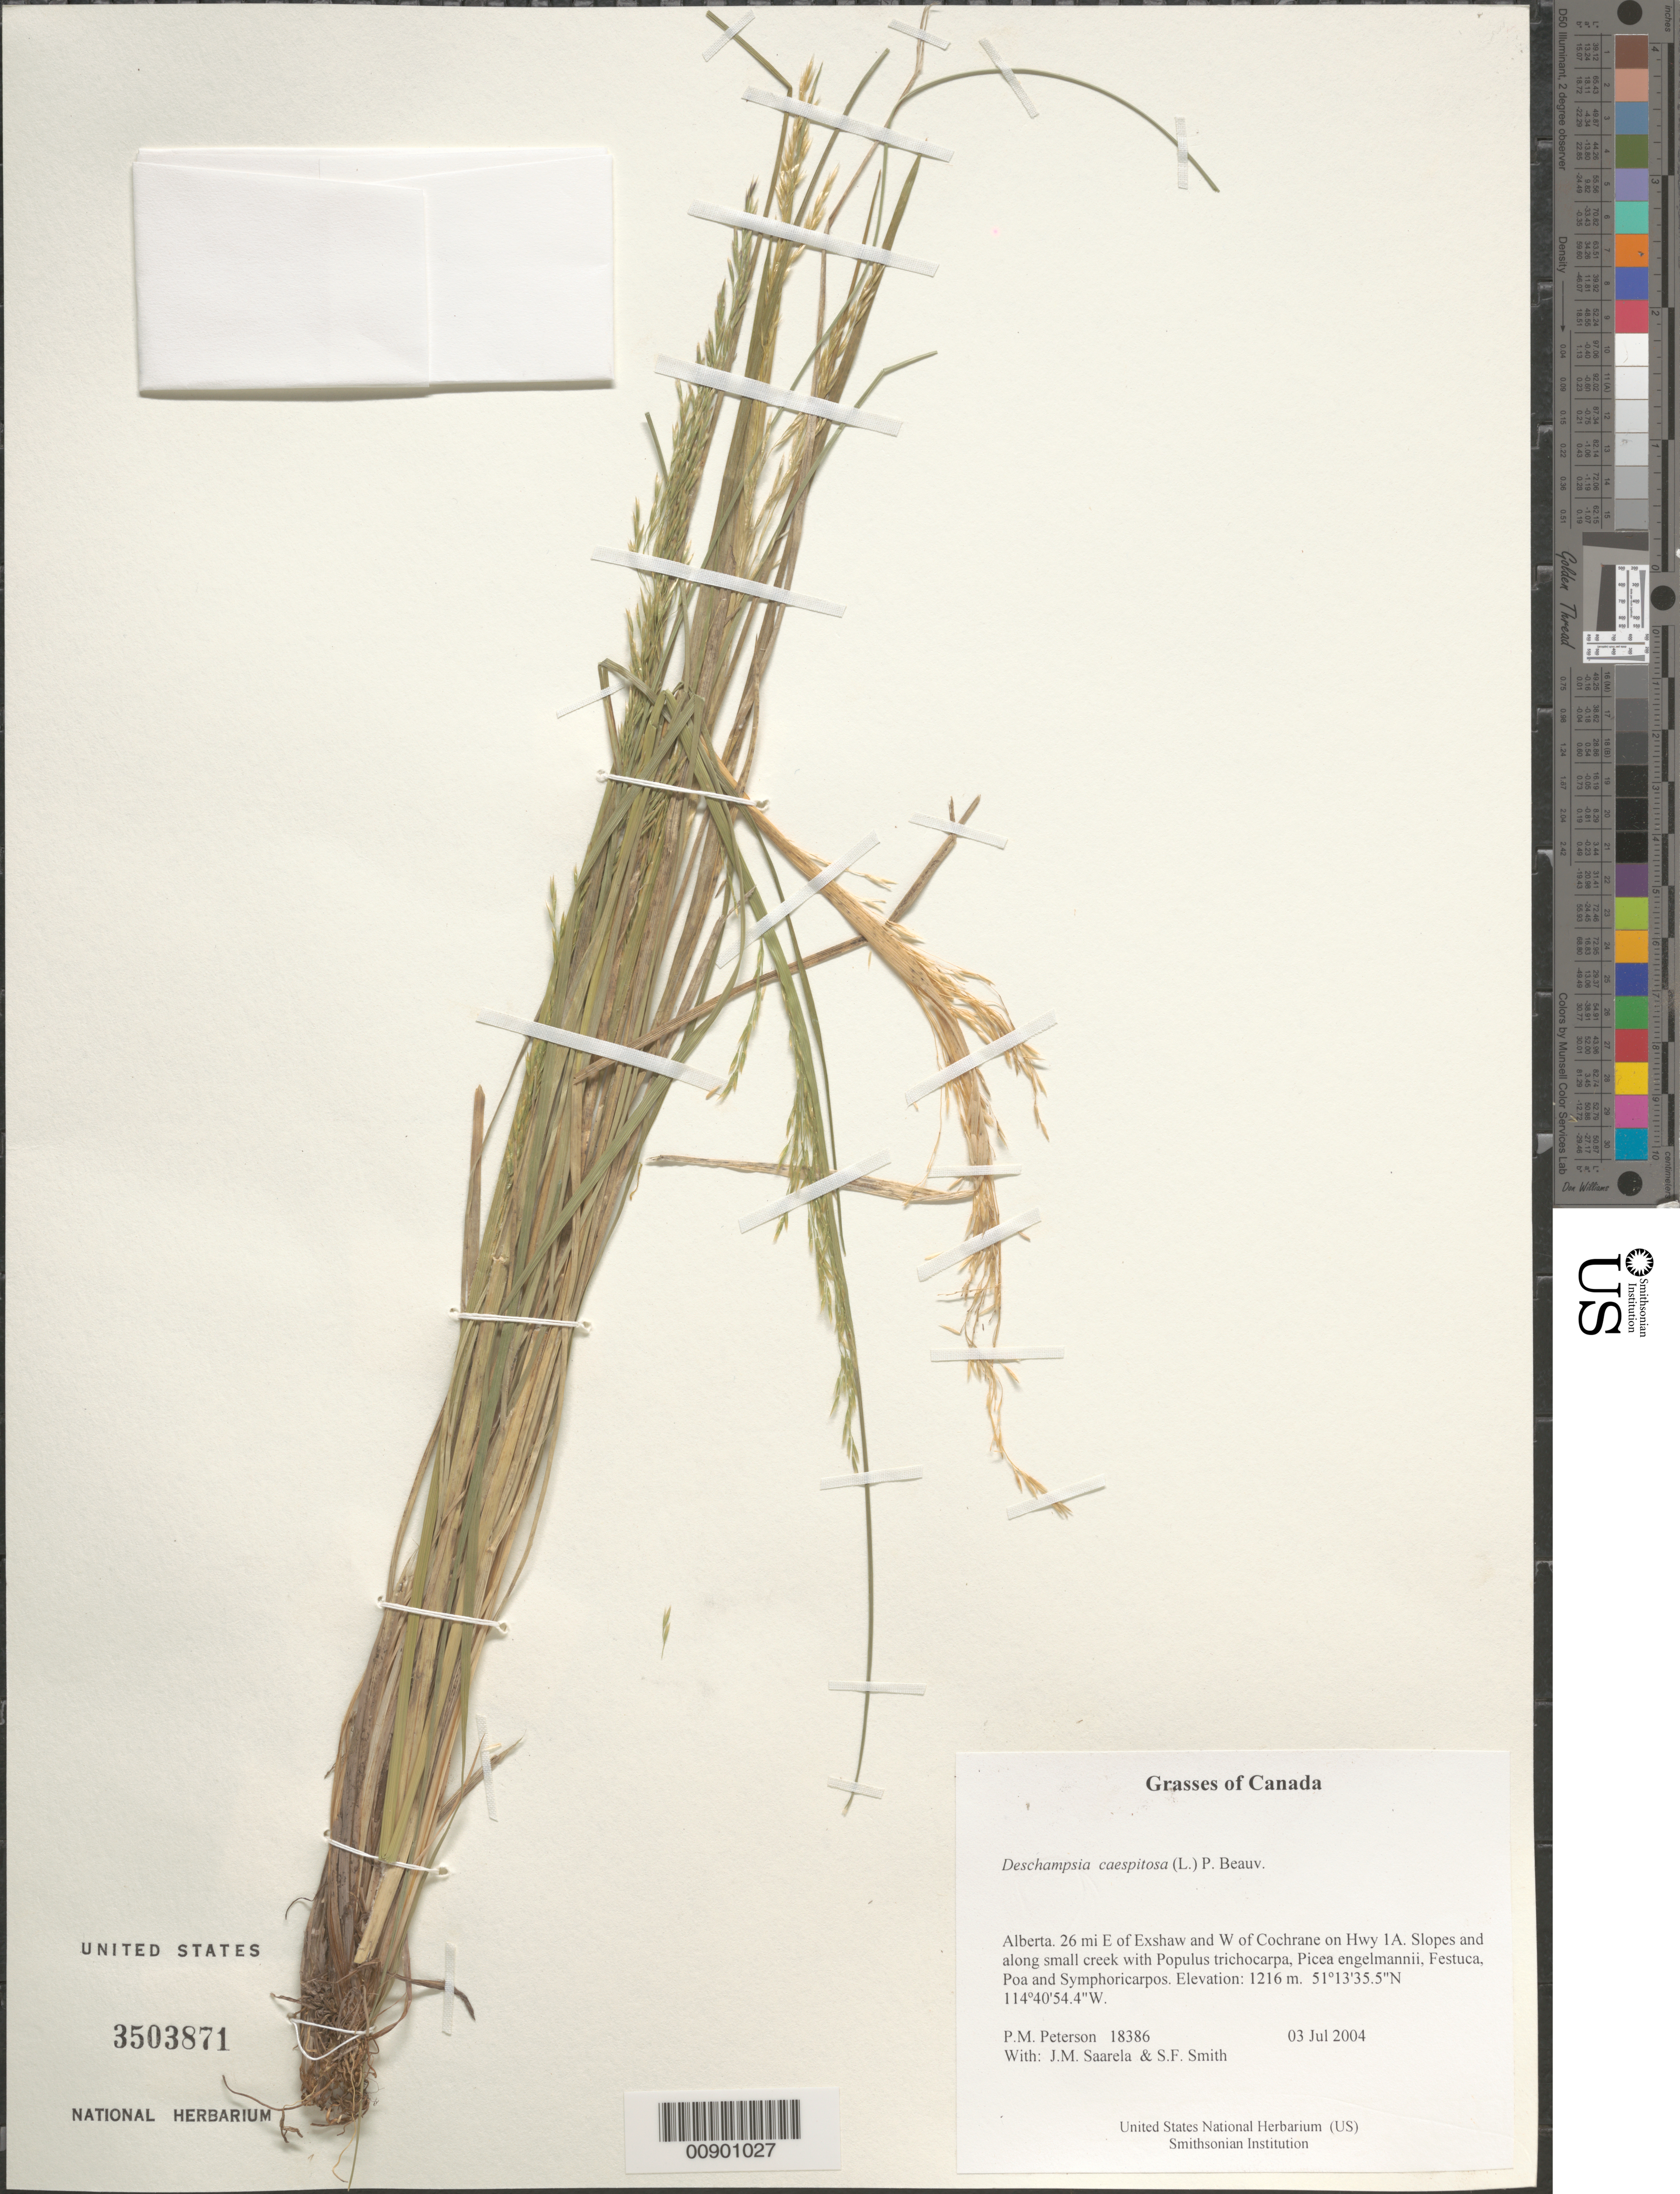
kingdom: Plantae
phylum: Tracheophyta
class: Liliopsida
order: Poales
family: Poaceae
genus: Deschampsia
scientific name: Deschampsia cespitosa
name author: (L.) P. Beauv.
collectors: P. M. Peterson, J. Saarela & S.F. Smith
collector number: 18386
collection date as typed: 03 Jul 2004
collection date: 2004-07-03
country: Canada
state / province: Alberta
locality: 26 mi E of Exshaw and W of Cochrane on Hwy 1A. Slopes and along small creek with Populus trichocarpa, Picea engelmannii, Festuca, Poa and Symphoricarpos.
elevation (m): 1216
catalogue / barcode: US 3503871